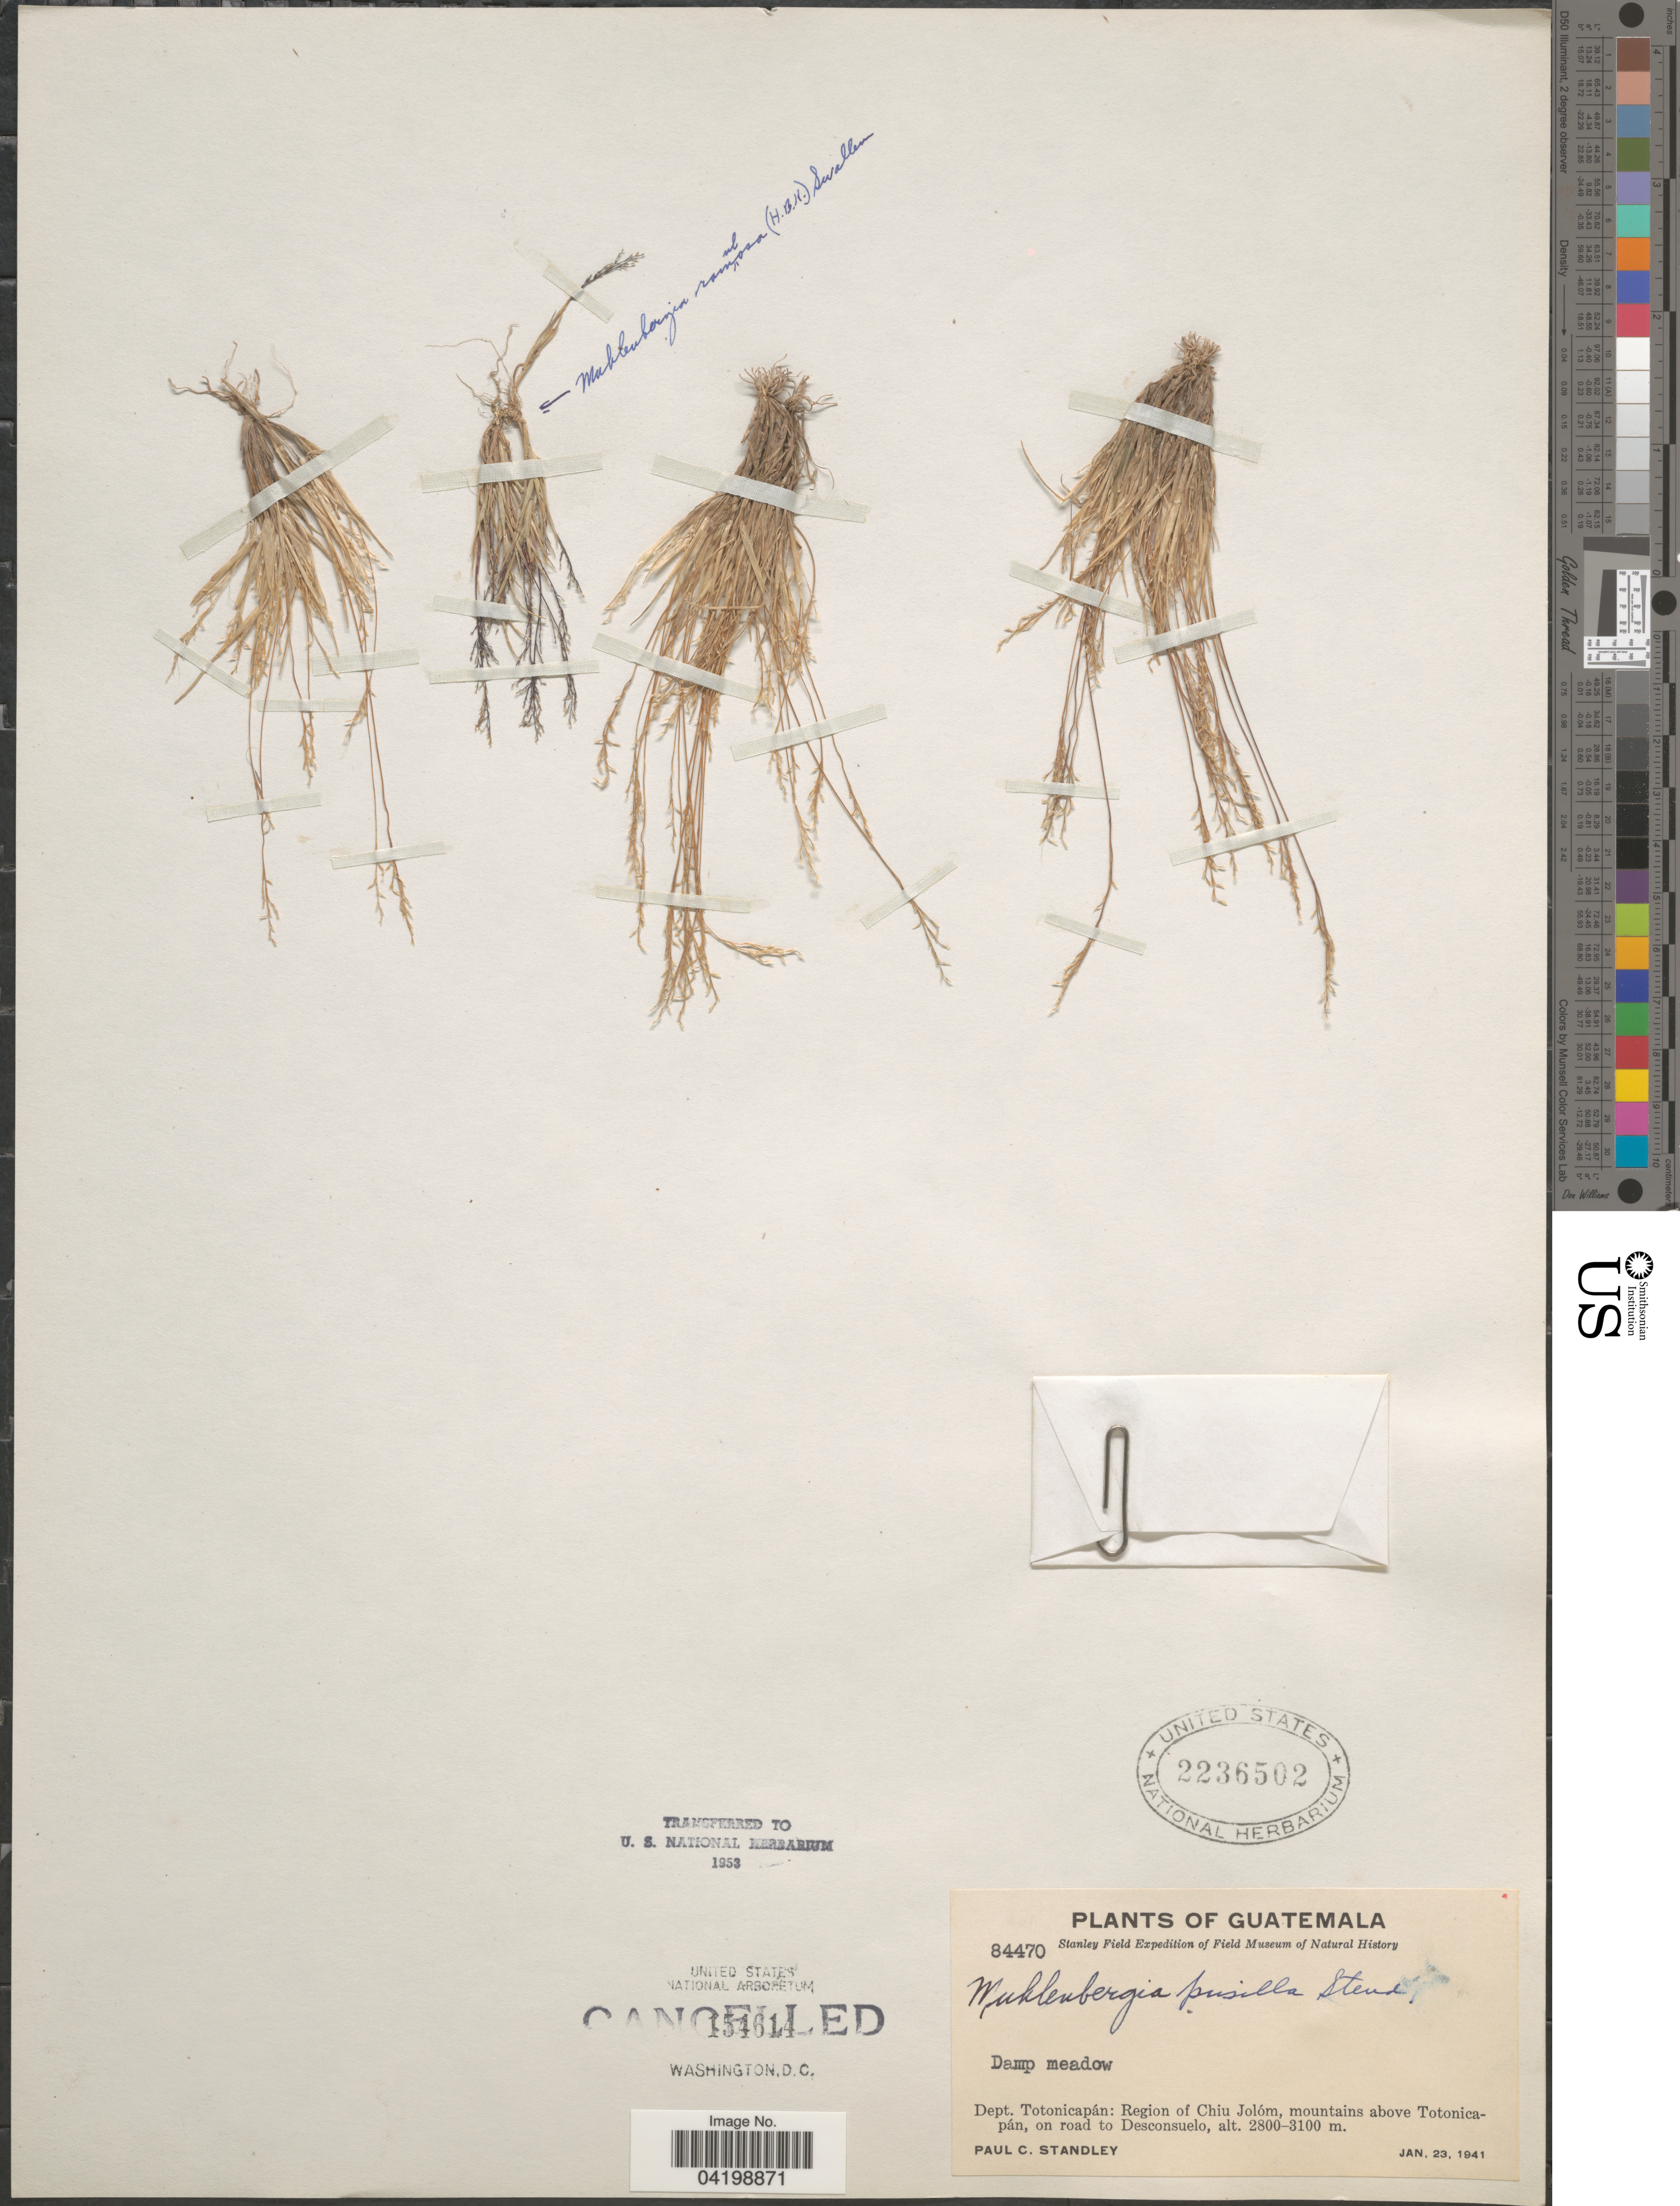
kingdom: Plantae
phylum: Tracheophyta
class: Liliopsida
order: Poales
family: Poaceae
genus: Muhlenbergia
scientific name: Muhlenbergia peruviana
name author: (P. Beauv.) Steud.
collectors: P. C. Standley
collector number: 84470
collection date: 1941-01-23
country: Guatemala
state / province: Totonicapan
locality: Stanley Field Expedition of Field Museum of Natural History. Dept. Totonicapán: Region of Chiu Jolóm, mountains above Totonicapán, on road to Desconsuelo.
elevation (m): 2800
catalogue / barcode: US 2236502